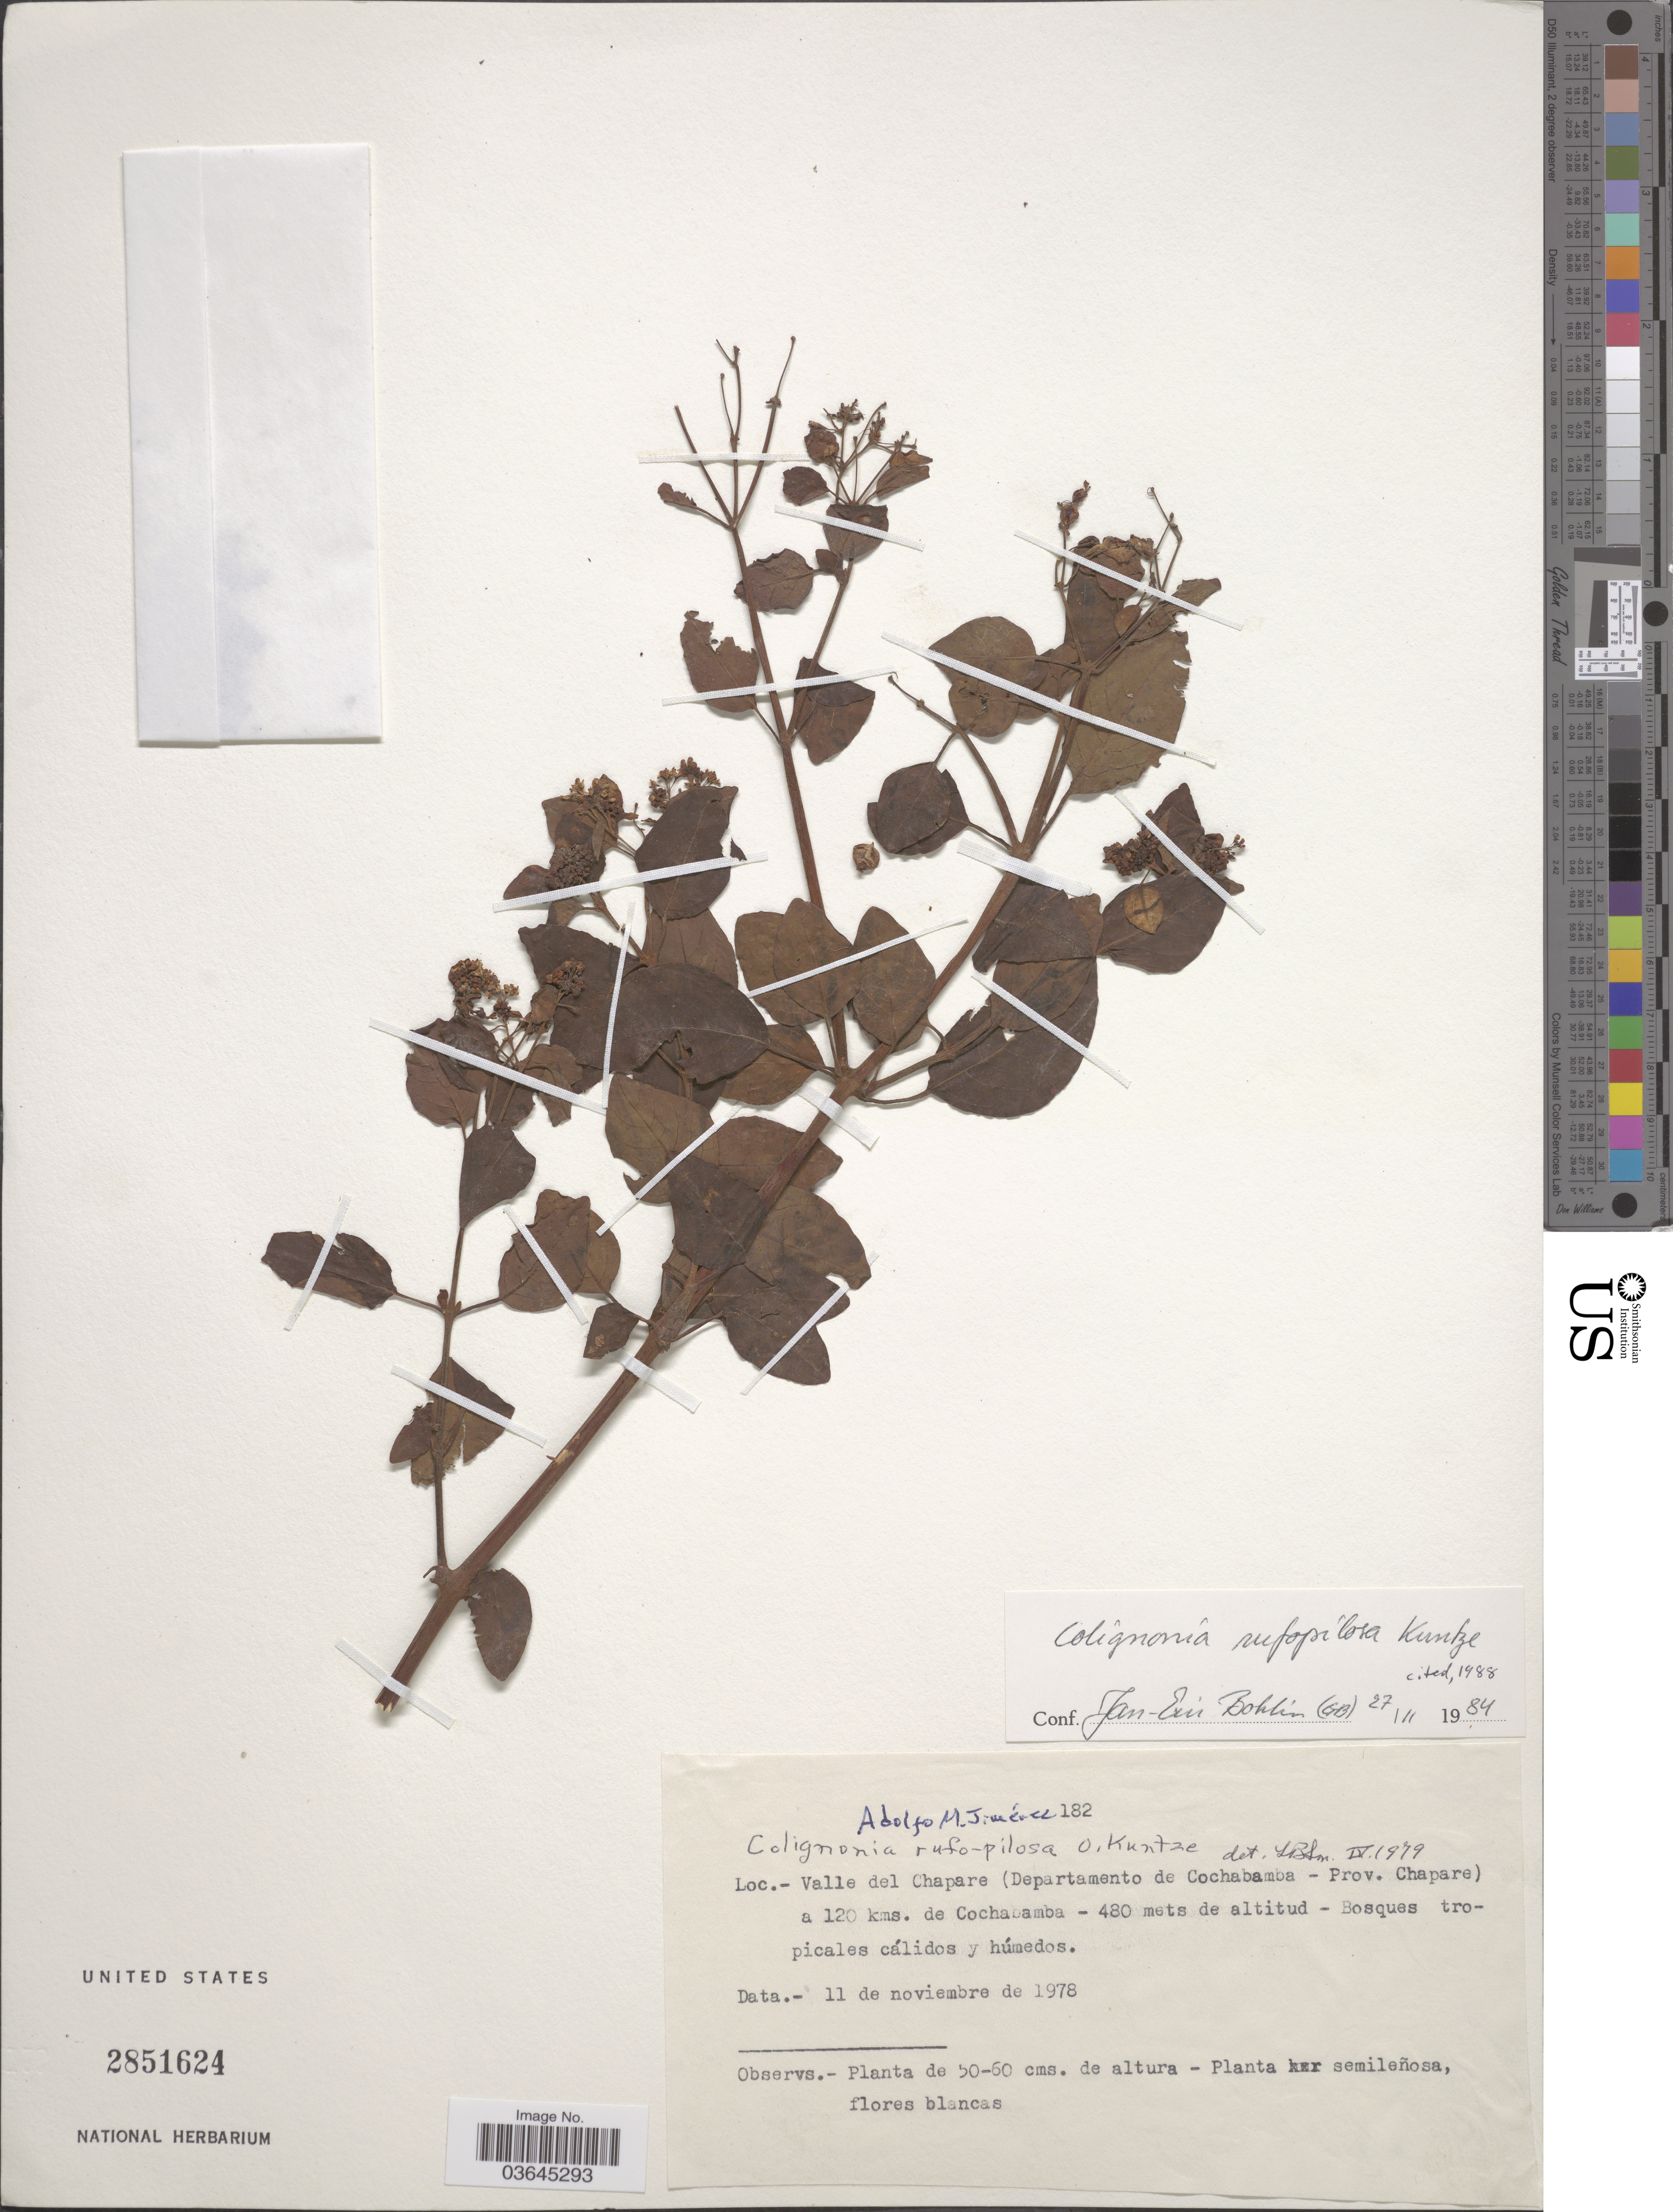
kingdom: Plantae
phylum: Tracheophyta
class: Magnoliopsida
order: Caryophyllales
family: Nyctaginaceae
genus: Colignonia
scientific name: Colignonia rufopilosa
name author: Kuntze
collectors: A. Jiménez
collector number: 182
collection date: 1978-11-11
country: Bolivia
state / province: Cochabamba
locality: Valle del Chapare (Departamento de Cochabamba - Prov. Chapare) a 120 kms. de Cochabamba.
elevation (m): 480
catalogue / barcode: US 2851624